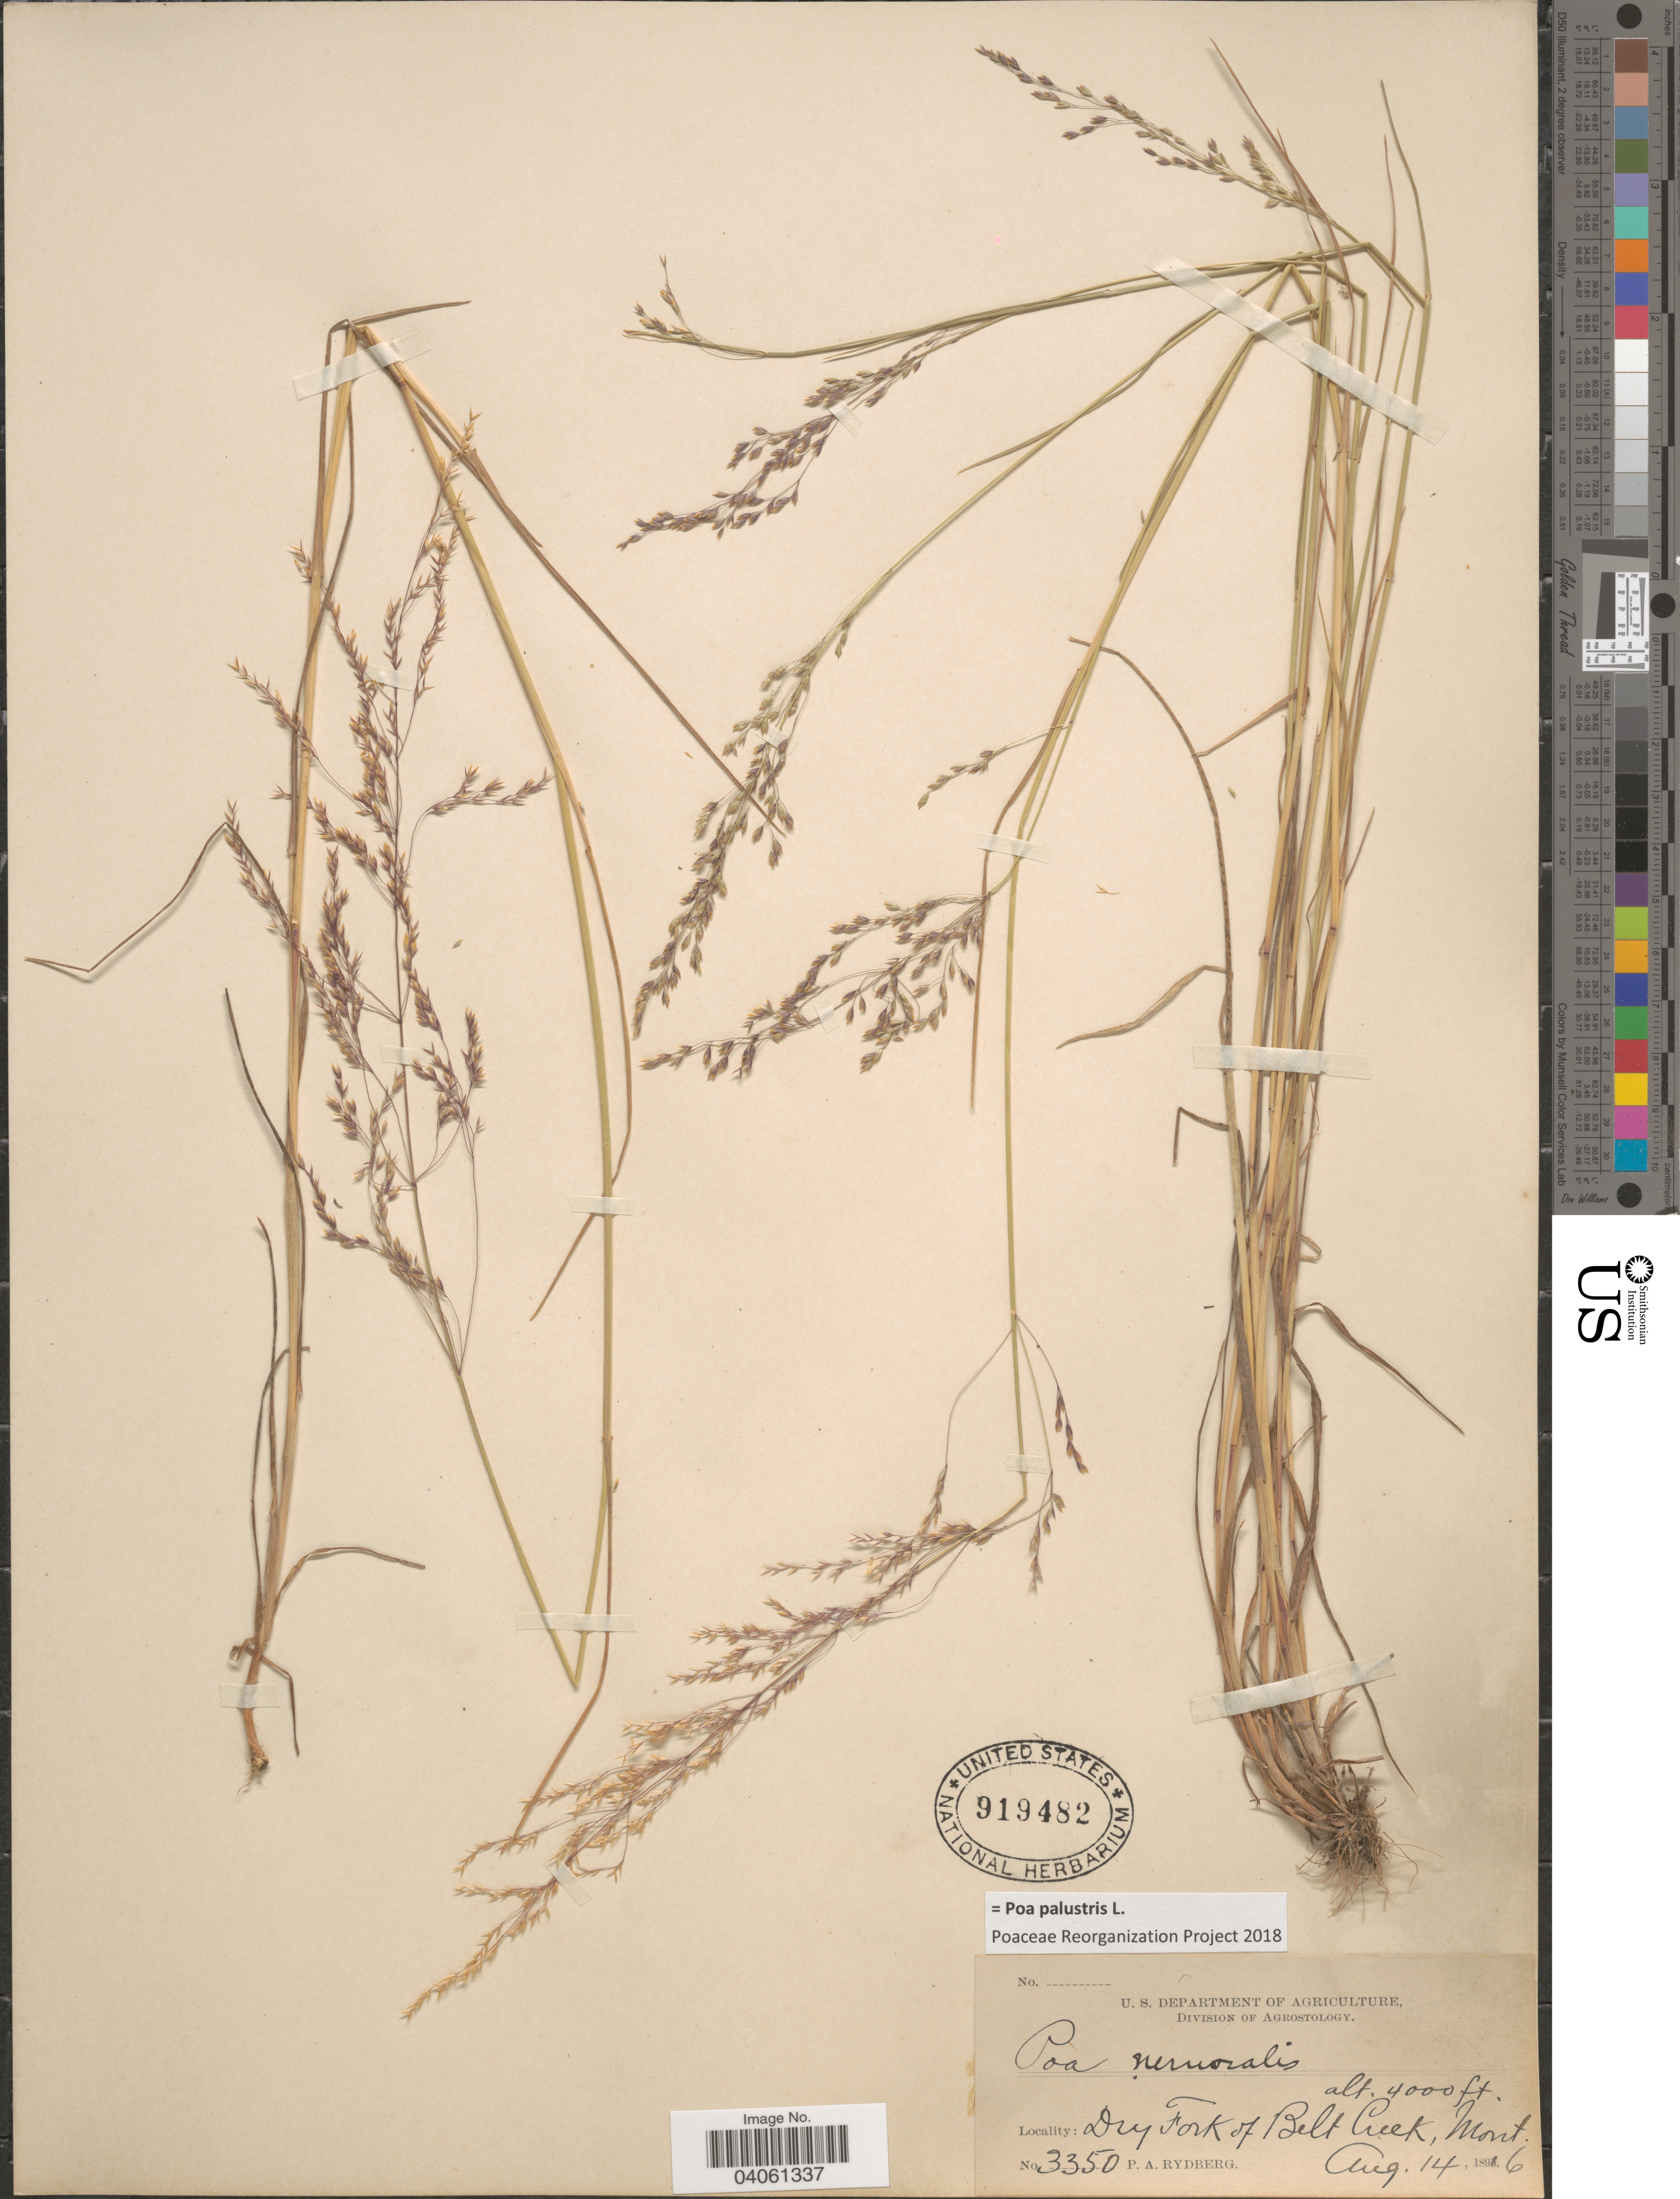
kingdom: Plantae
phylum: Tracheophyta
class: Liliopsida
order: Poales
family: Poaceae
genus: Poa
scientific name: Poa palustris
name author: L.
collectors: P. A. Rydberg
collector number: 3350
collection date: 1896-08-14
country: United States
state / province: Montana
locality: Dry Fork of Belt Creek.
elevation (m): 1219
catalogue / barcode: US 919482